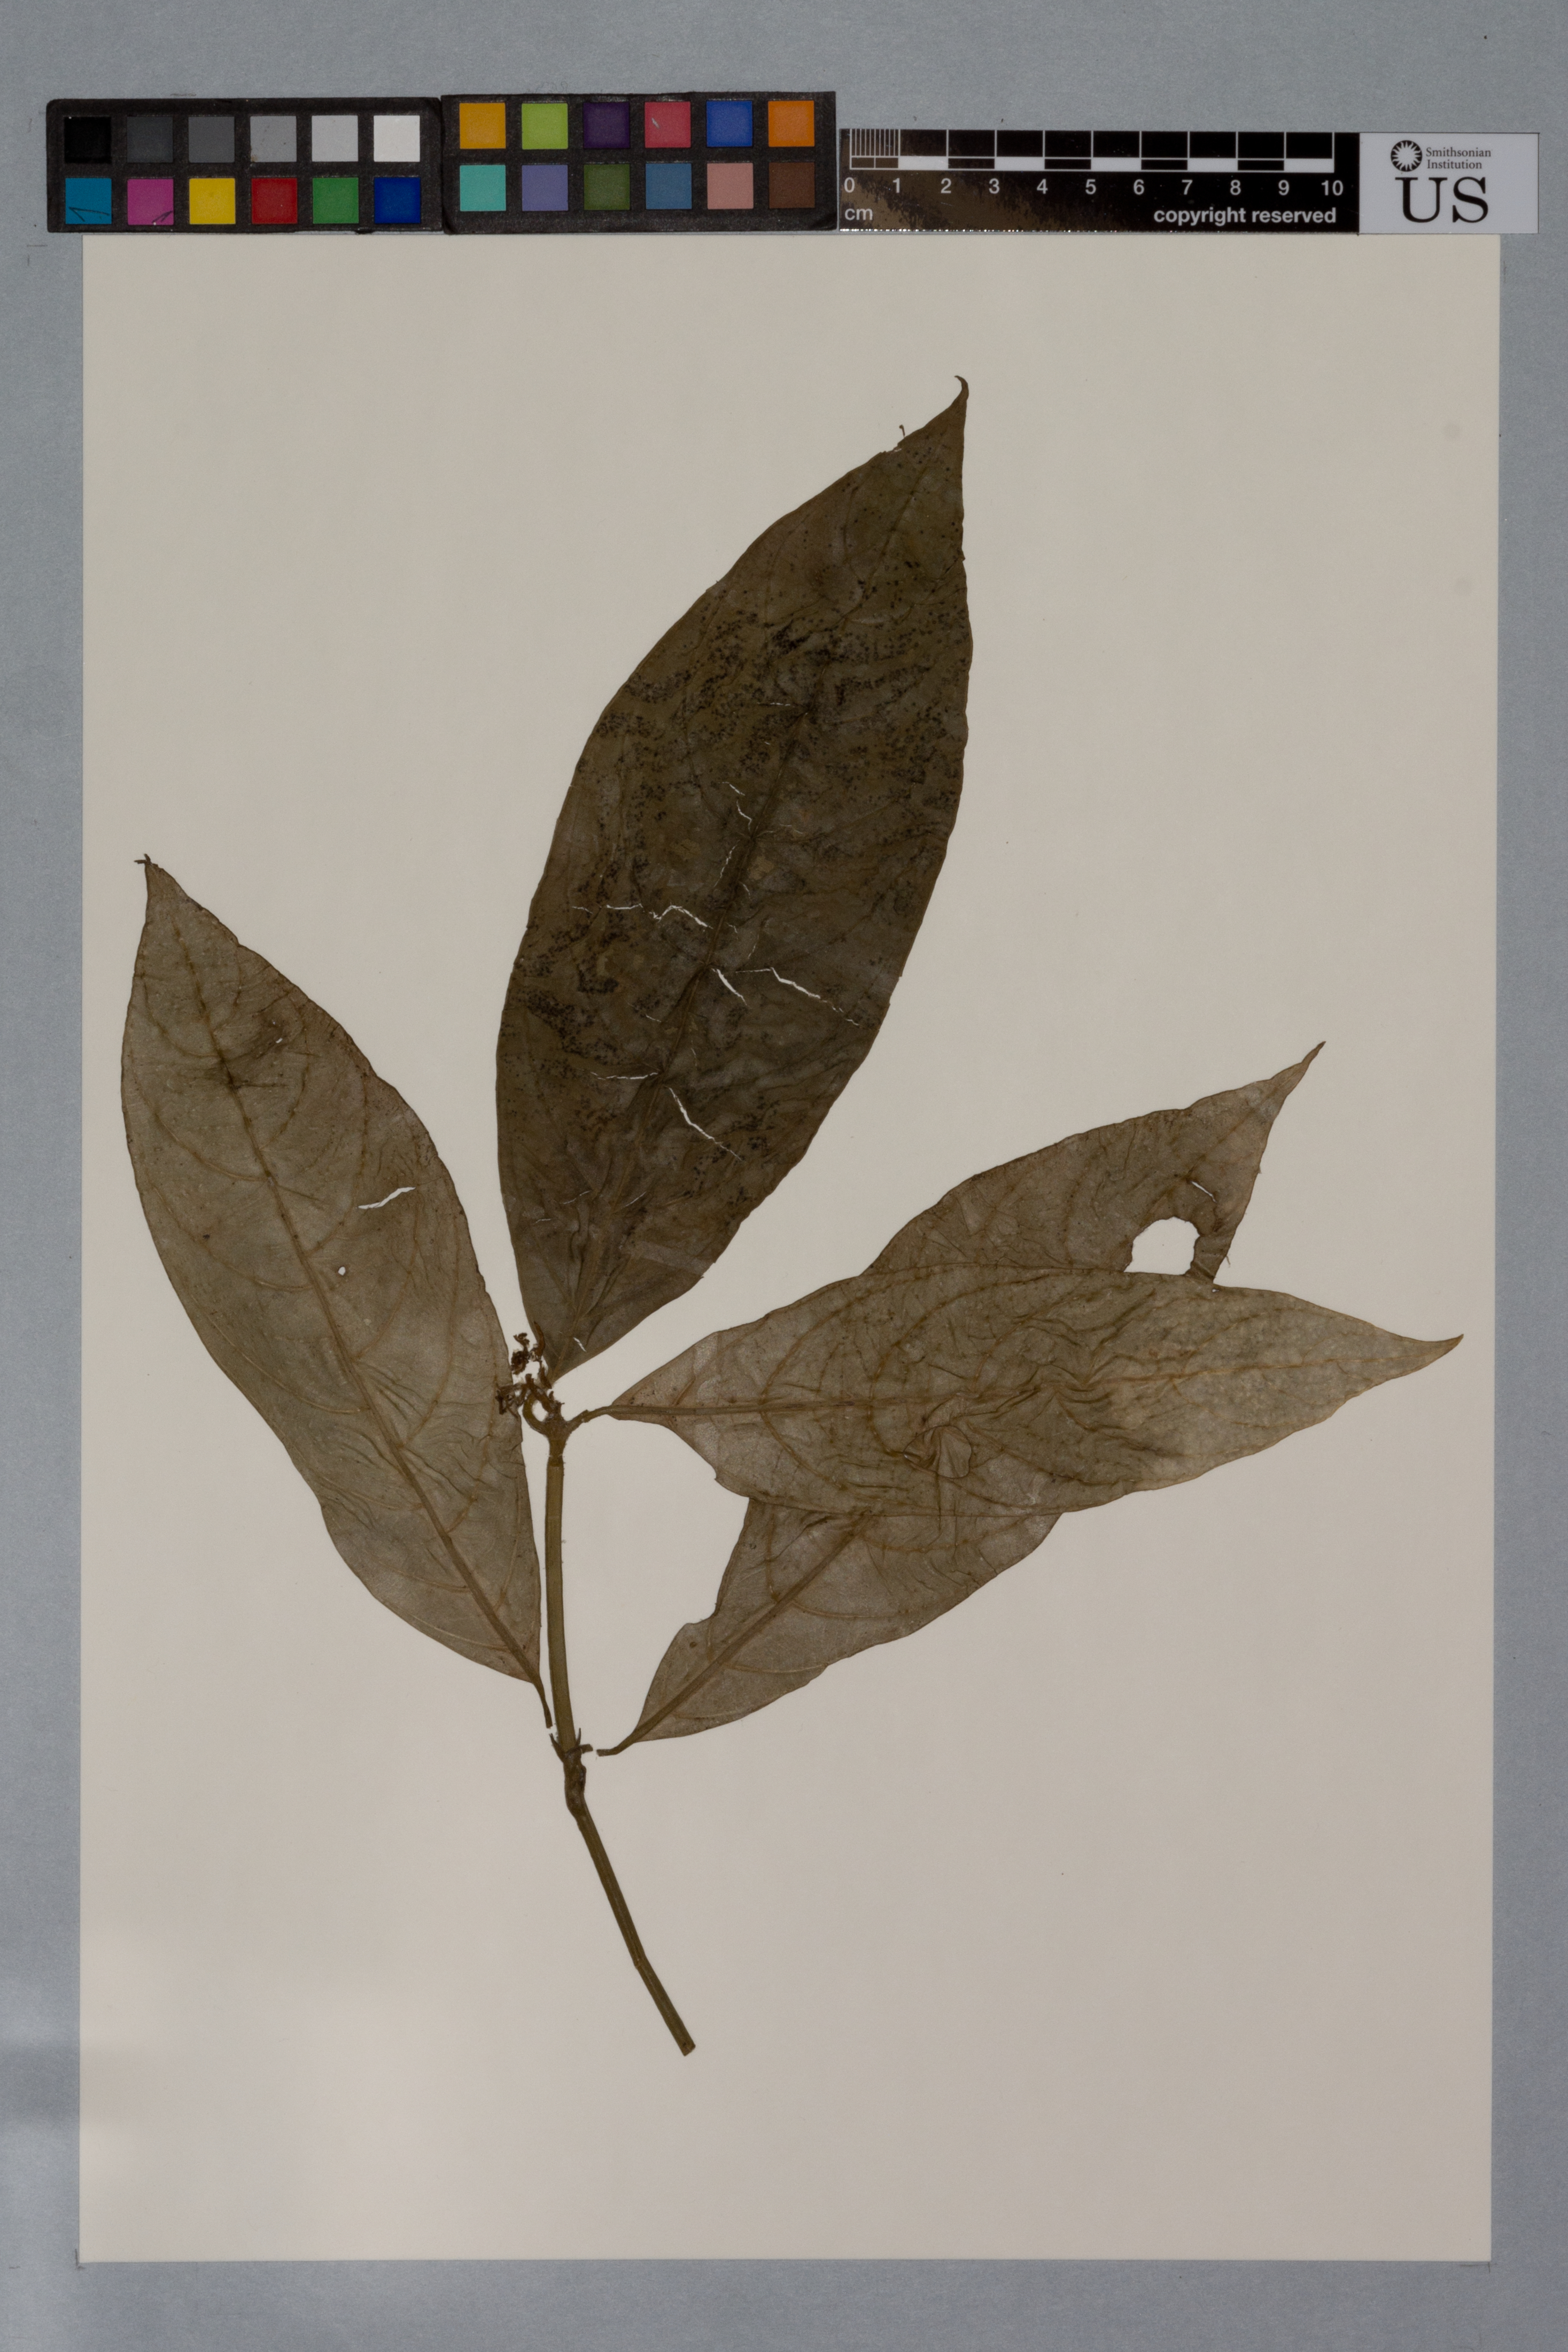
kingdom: Plantae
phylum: Tracheophyta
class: Magnoliopsida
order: Gentianales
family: Rubiaceae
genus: Psychotria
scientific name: Psychotria bostrychothyrsus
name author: Sandwith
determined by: Taylor, Charlotte M.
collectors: K. M. Redden, M. Lyle, R. Williams, C. Perry & C. Paul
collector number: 1899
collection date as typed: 15 February 2004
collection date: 2004-02-15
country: Guyana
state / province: Cuyuni-Mazaruni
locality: Pakaraima Mts., Mazaruni River above ABC Falls. Along stream and extended line between Mazaruni River and Ayangaik Mtn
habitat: Gallery forest. Rich, humid forest with large trees, abundant in mosses, epiphytes. Reddish brown clayey soils and white sand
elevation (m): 800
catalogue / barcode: US 3506193